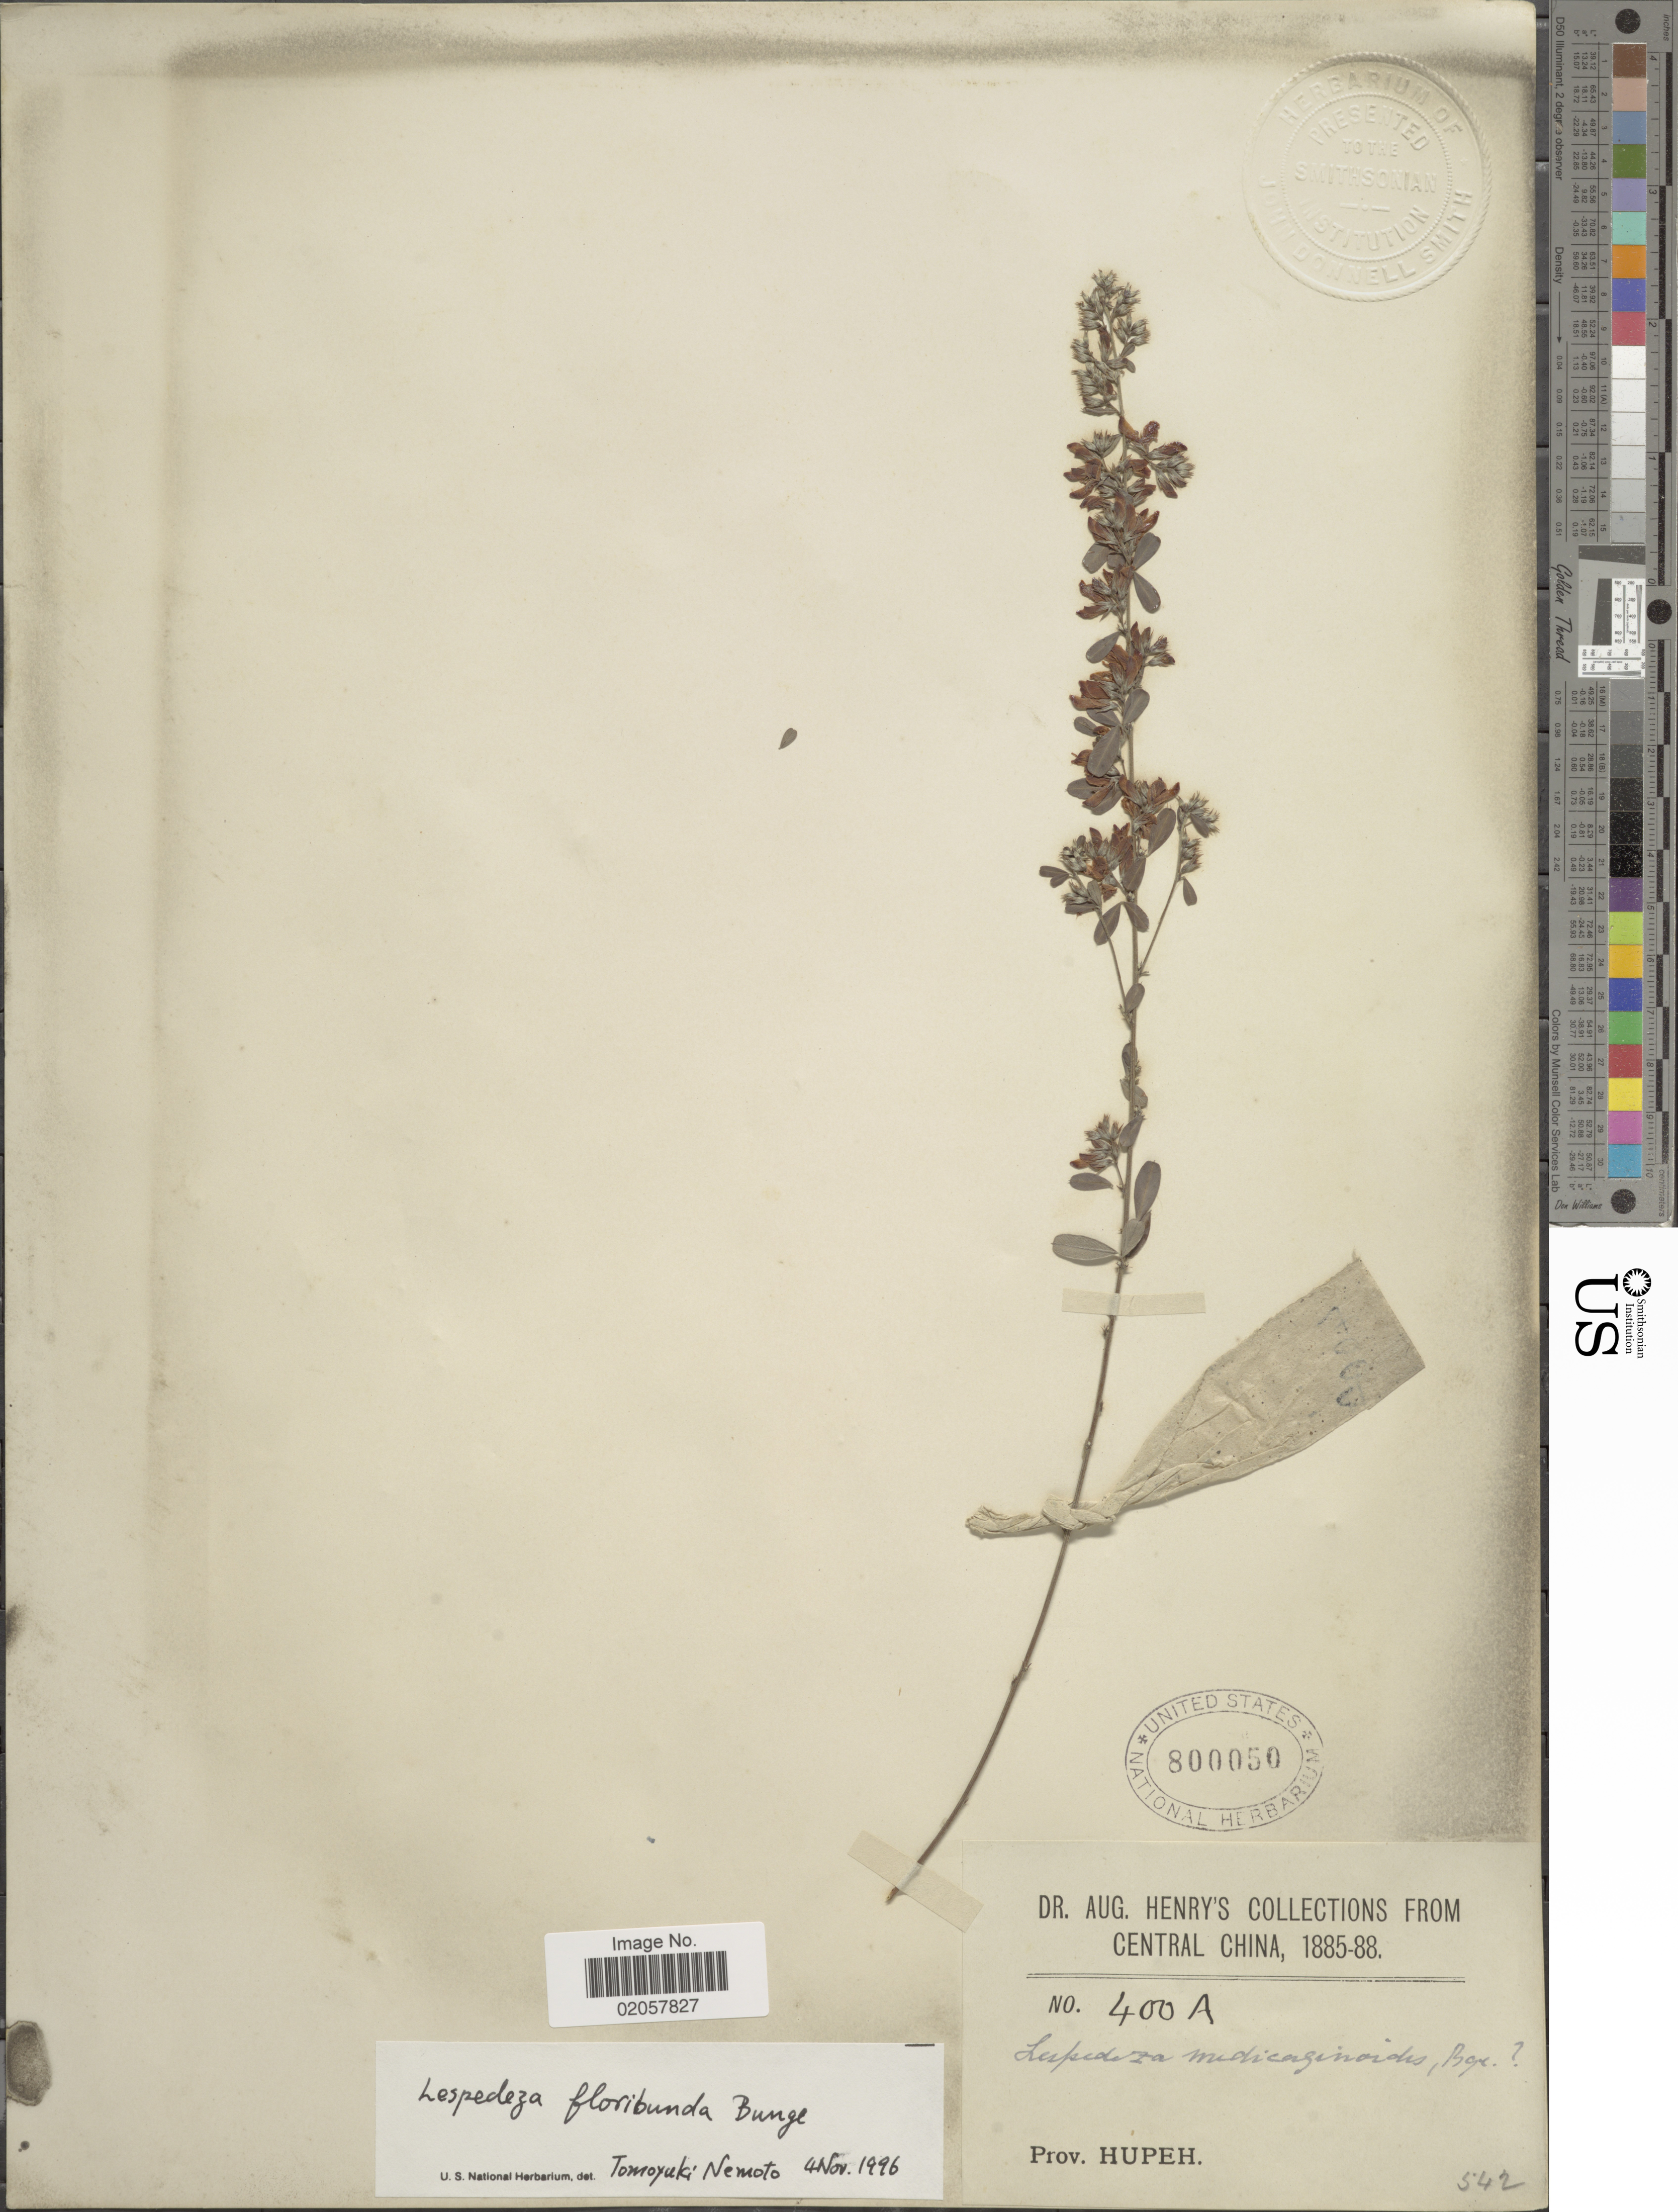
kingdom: Plantae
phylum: Tracheophyta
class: Magnoliopsida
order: Fabales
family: Fabaceae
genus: Lespedeza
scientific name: Lespedeza floribunda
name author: Bunge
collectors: A. Henry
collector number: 400 A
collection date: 1885/1888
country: China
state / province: Hubei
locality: Central China, Prov. Hupeh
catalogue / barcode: US 800050